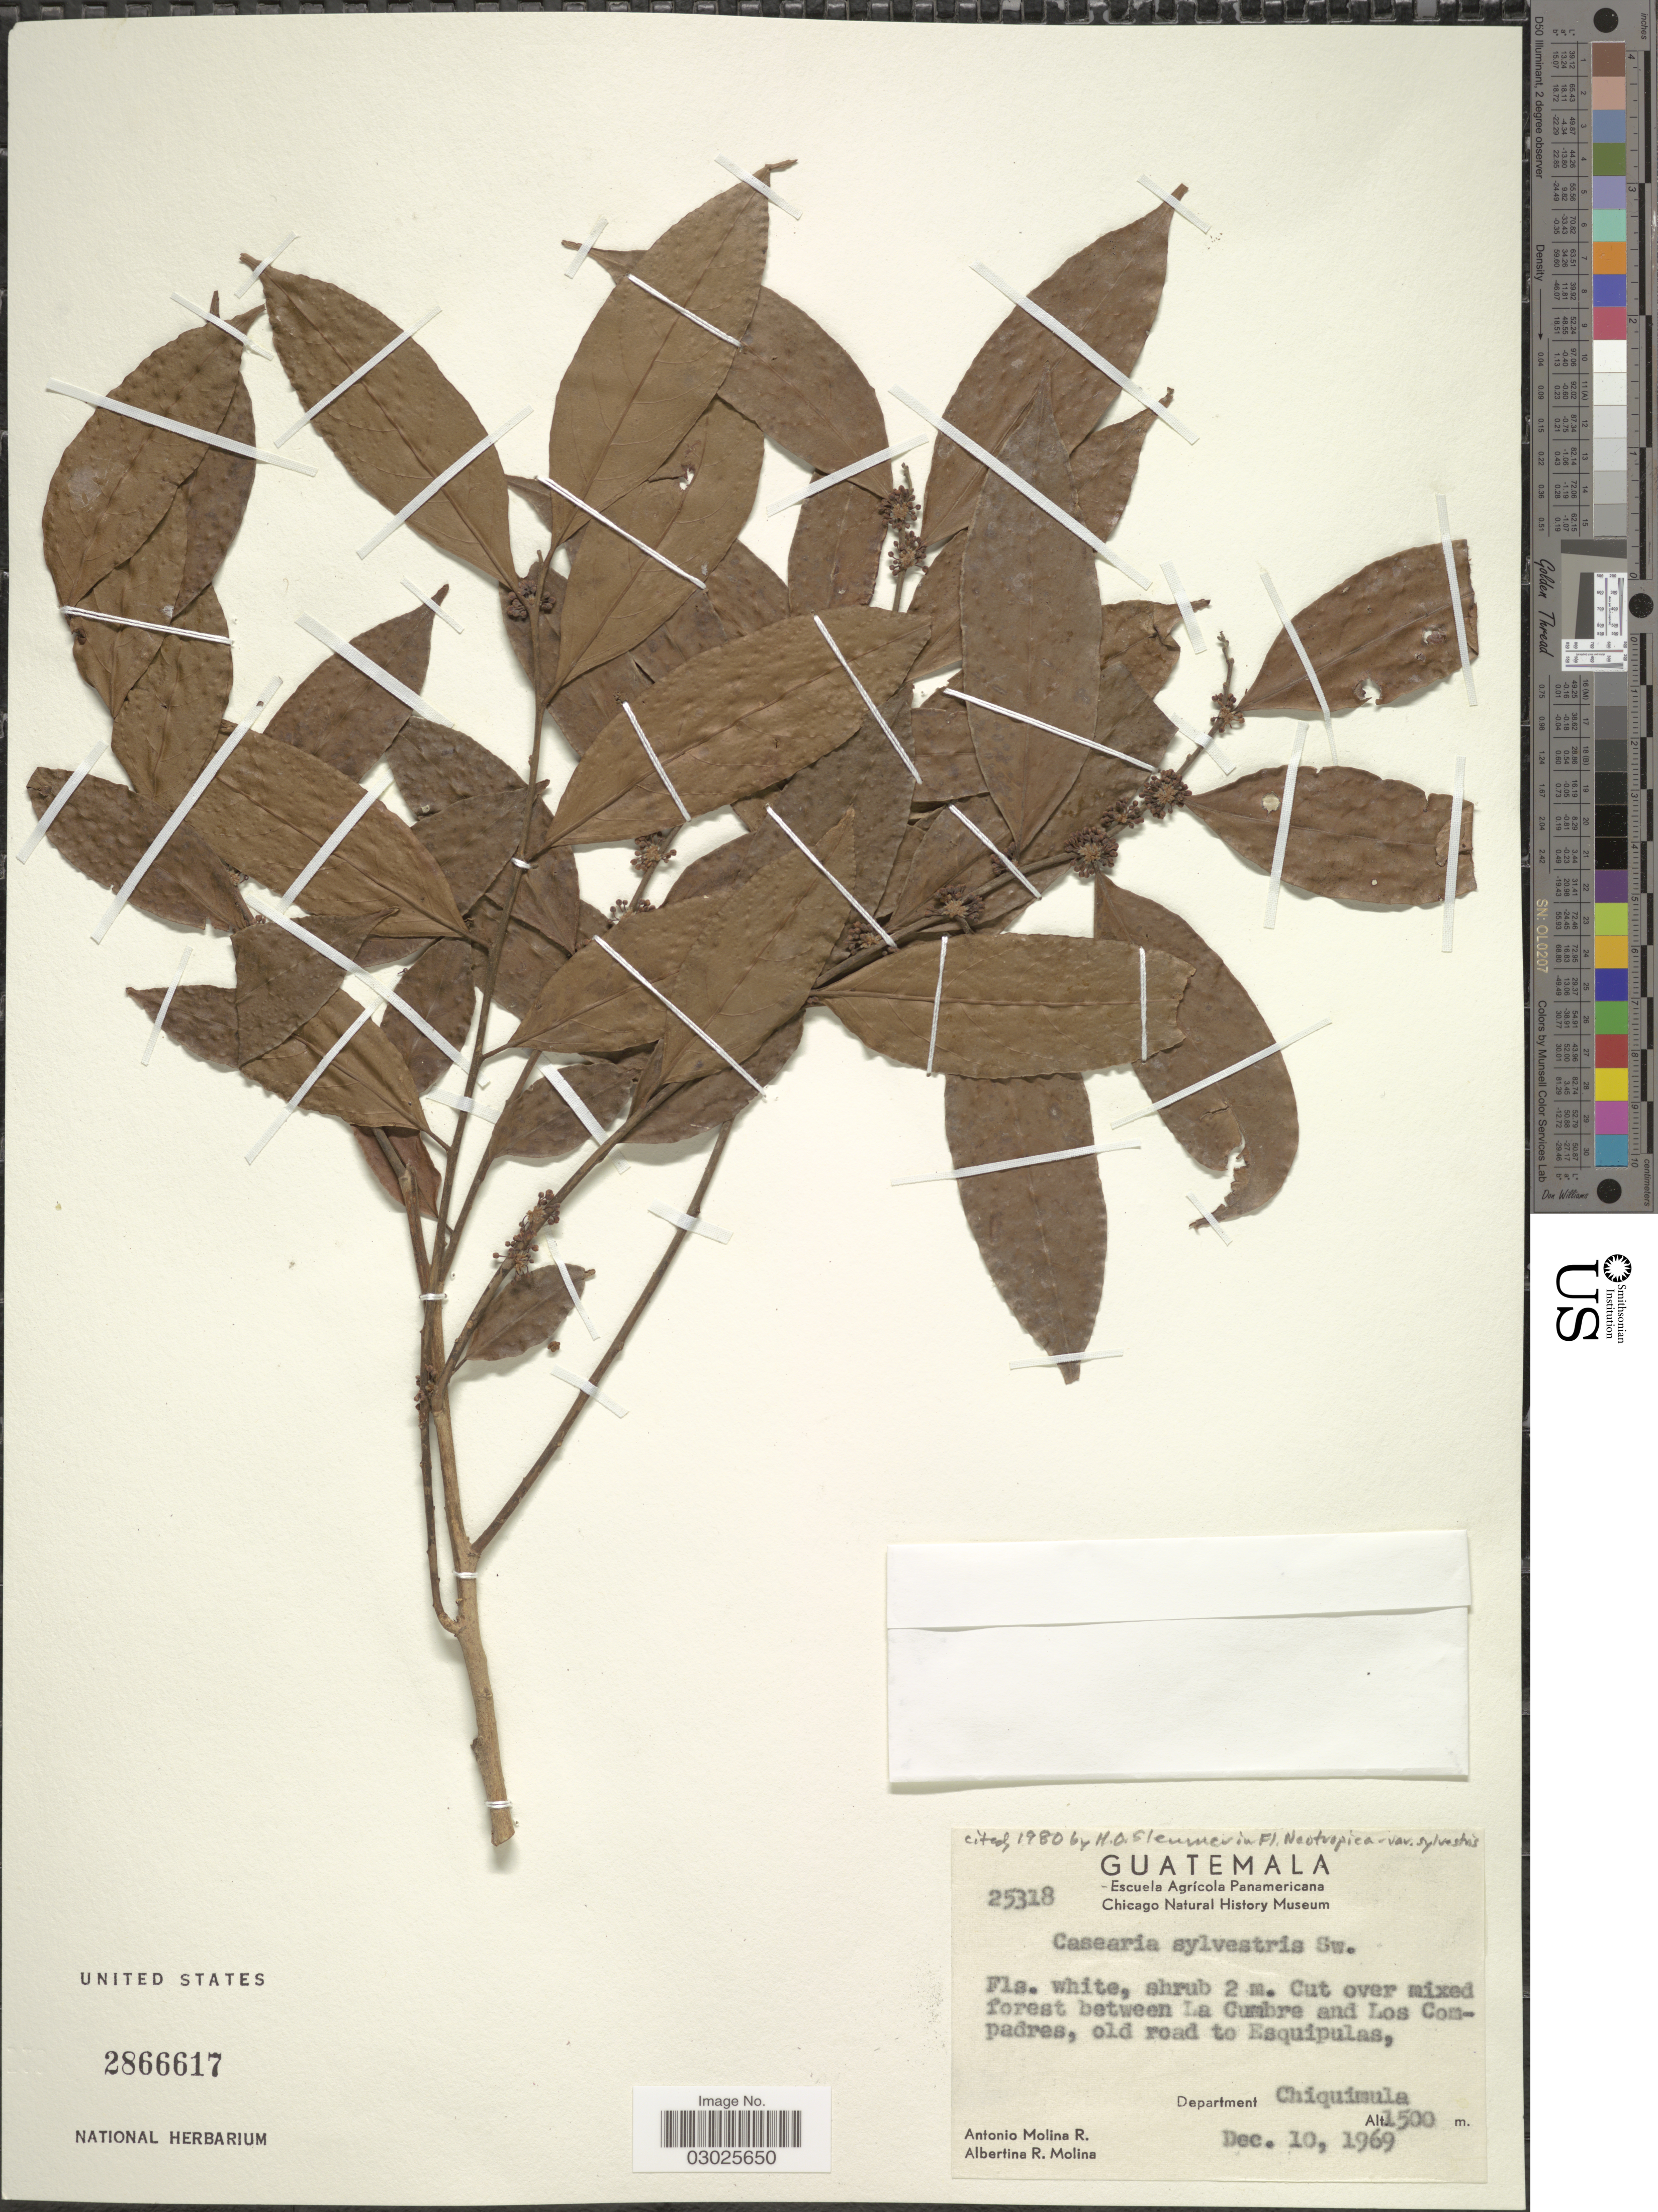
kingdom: Plantae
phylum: Tracheophyta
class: Magnoliopsida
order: Malpighiales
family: Salicaceae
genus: Casearia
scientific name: Casearia sylvestris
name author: Sw.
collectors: A. Molina R. & A. R. Molina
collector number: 25318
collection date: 1969-12-10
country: Guatemala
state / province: Chiquimula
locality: Cut over mixed forest between La Cumbre and Los Compadres, old road to Esquipulas, Department Chiquimula.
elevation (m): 1500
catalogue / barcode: US 2866617